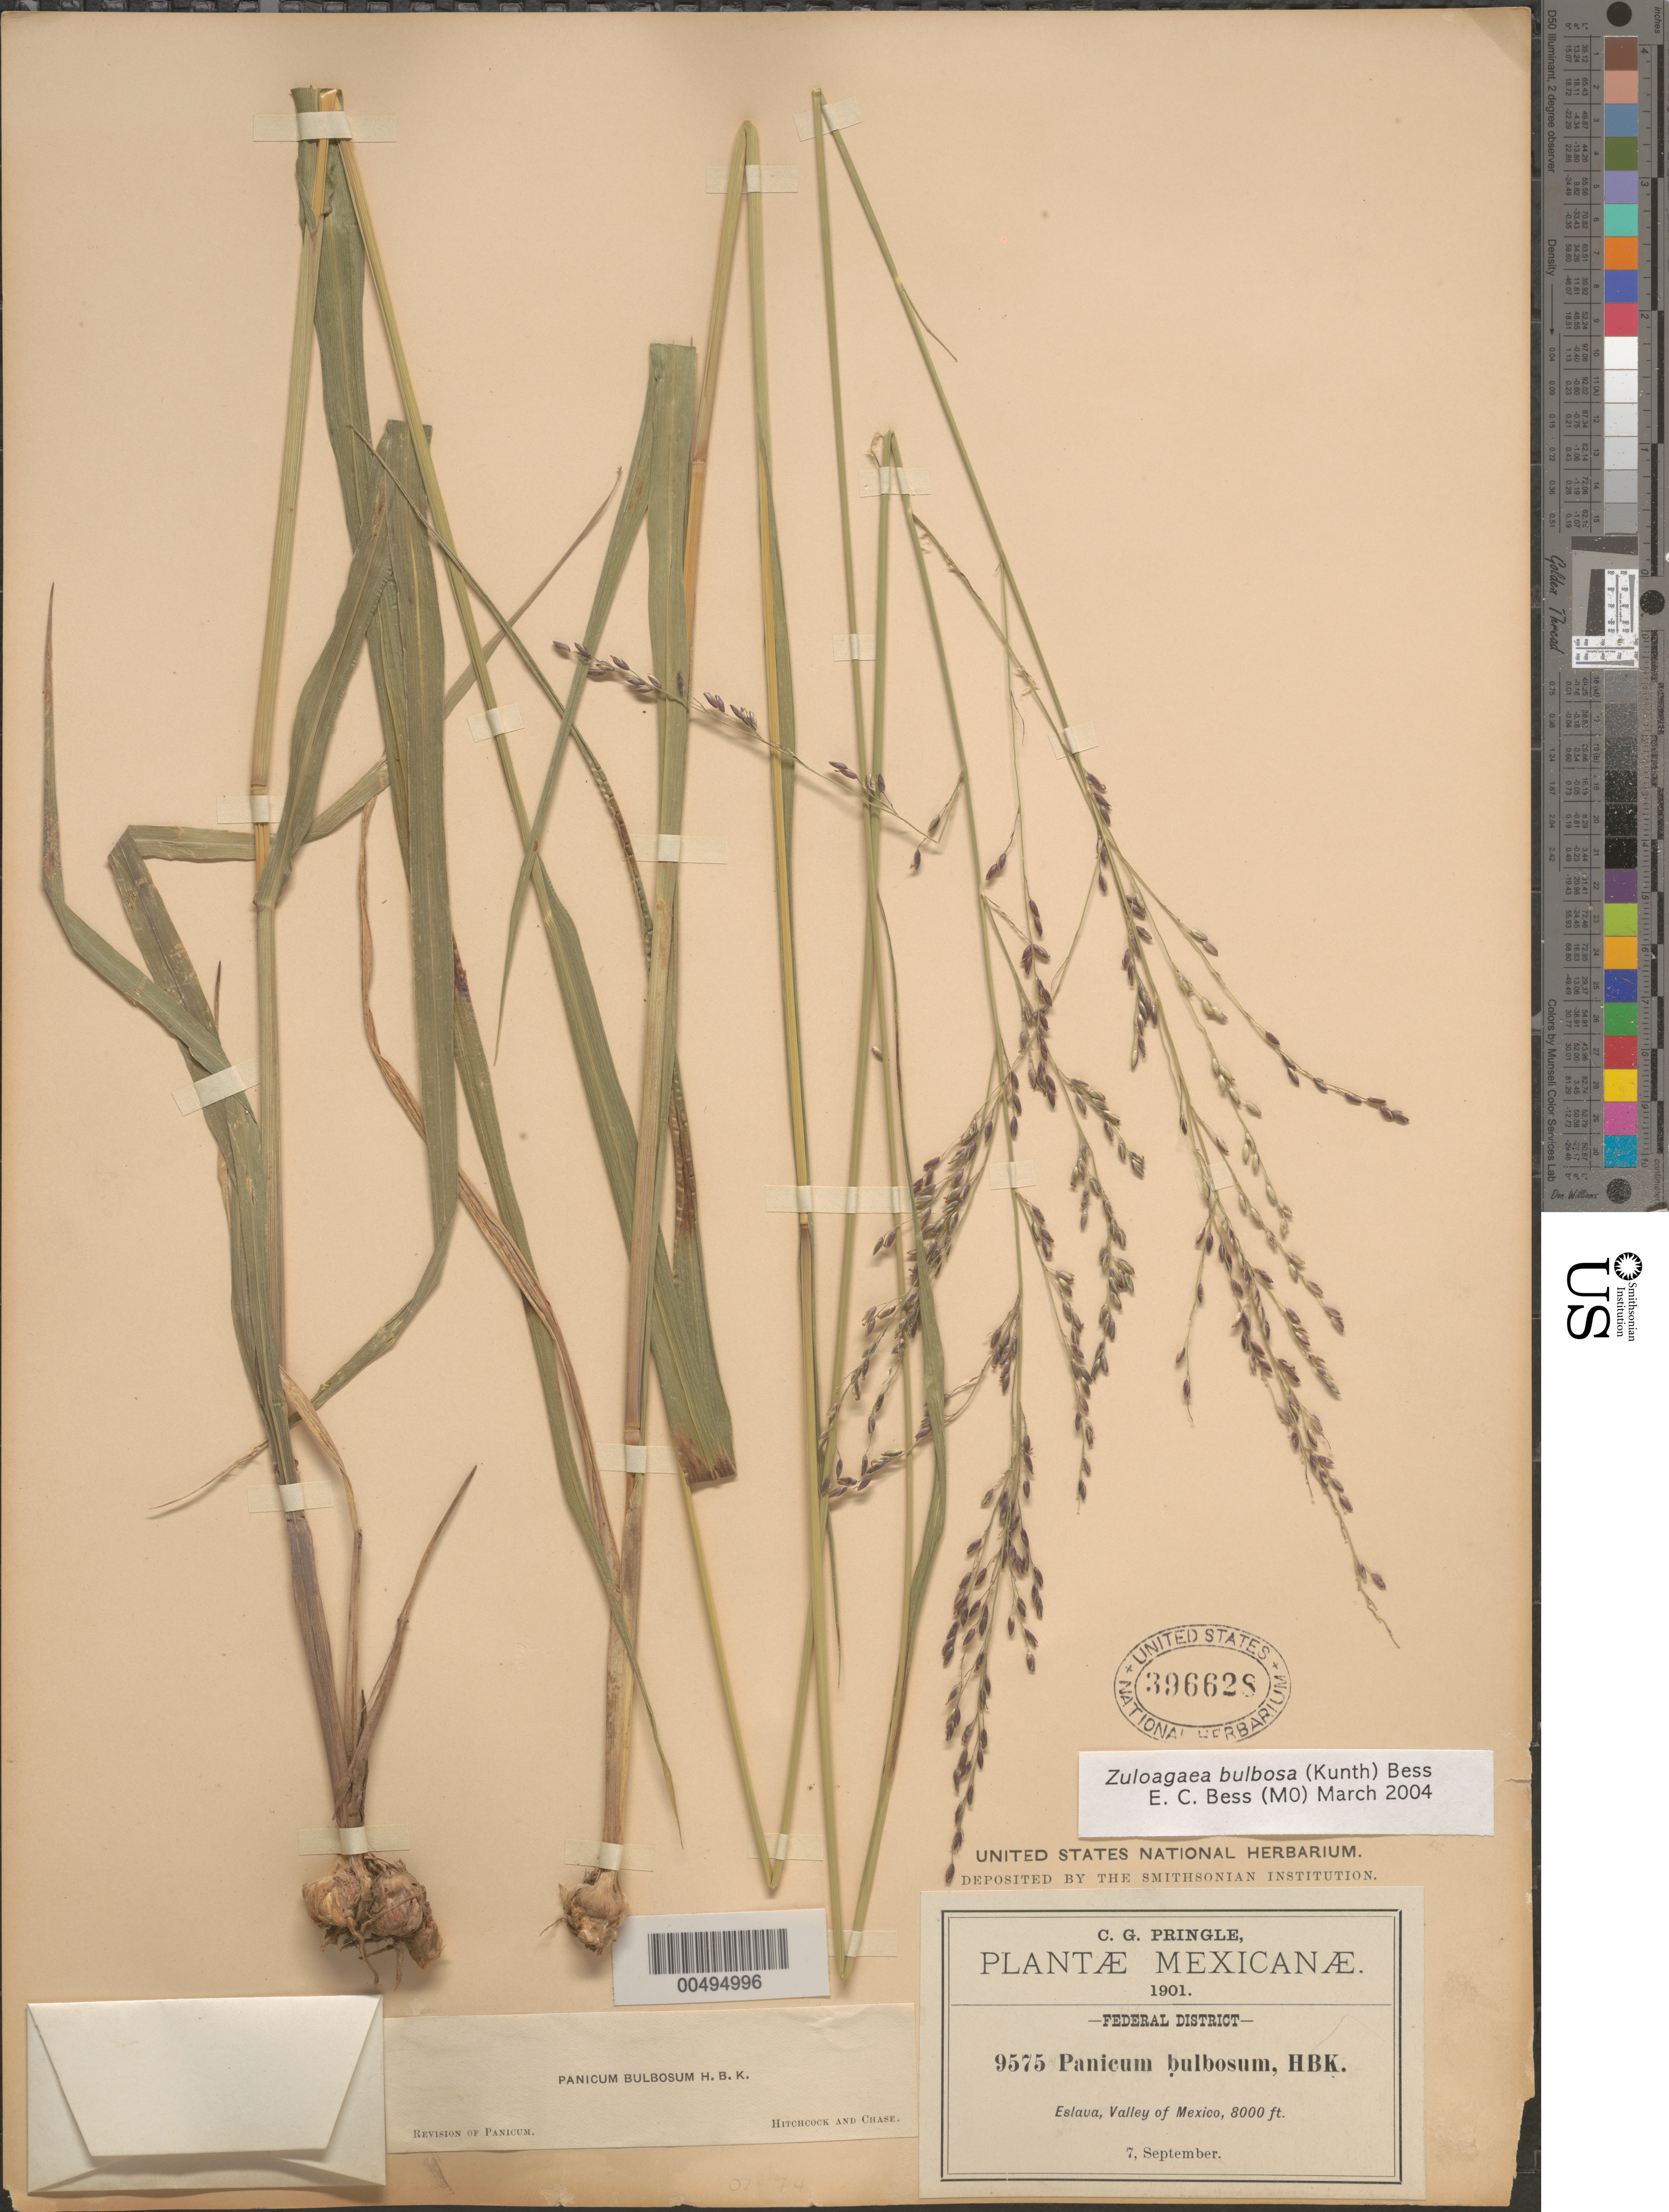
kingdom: Plantae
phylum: Tracheophyta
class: Liliopsida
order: Poales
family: Poaceae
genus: Panicum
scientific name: Panicum bulbosum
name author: Kunth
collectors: C. G. Pringle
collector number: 9575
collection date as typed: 7 Sep 1901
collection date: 1901-09-07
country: Mexico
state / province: Distrito Federal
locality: Eslava, Valley of Mexico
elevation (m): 2438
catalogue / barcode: US 396628